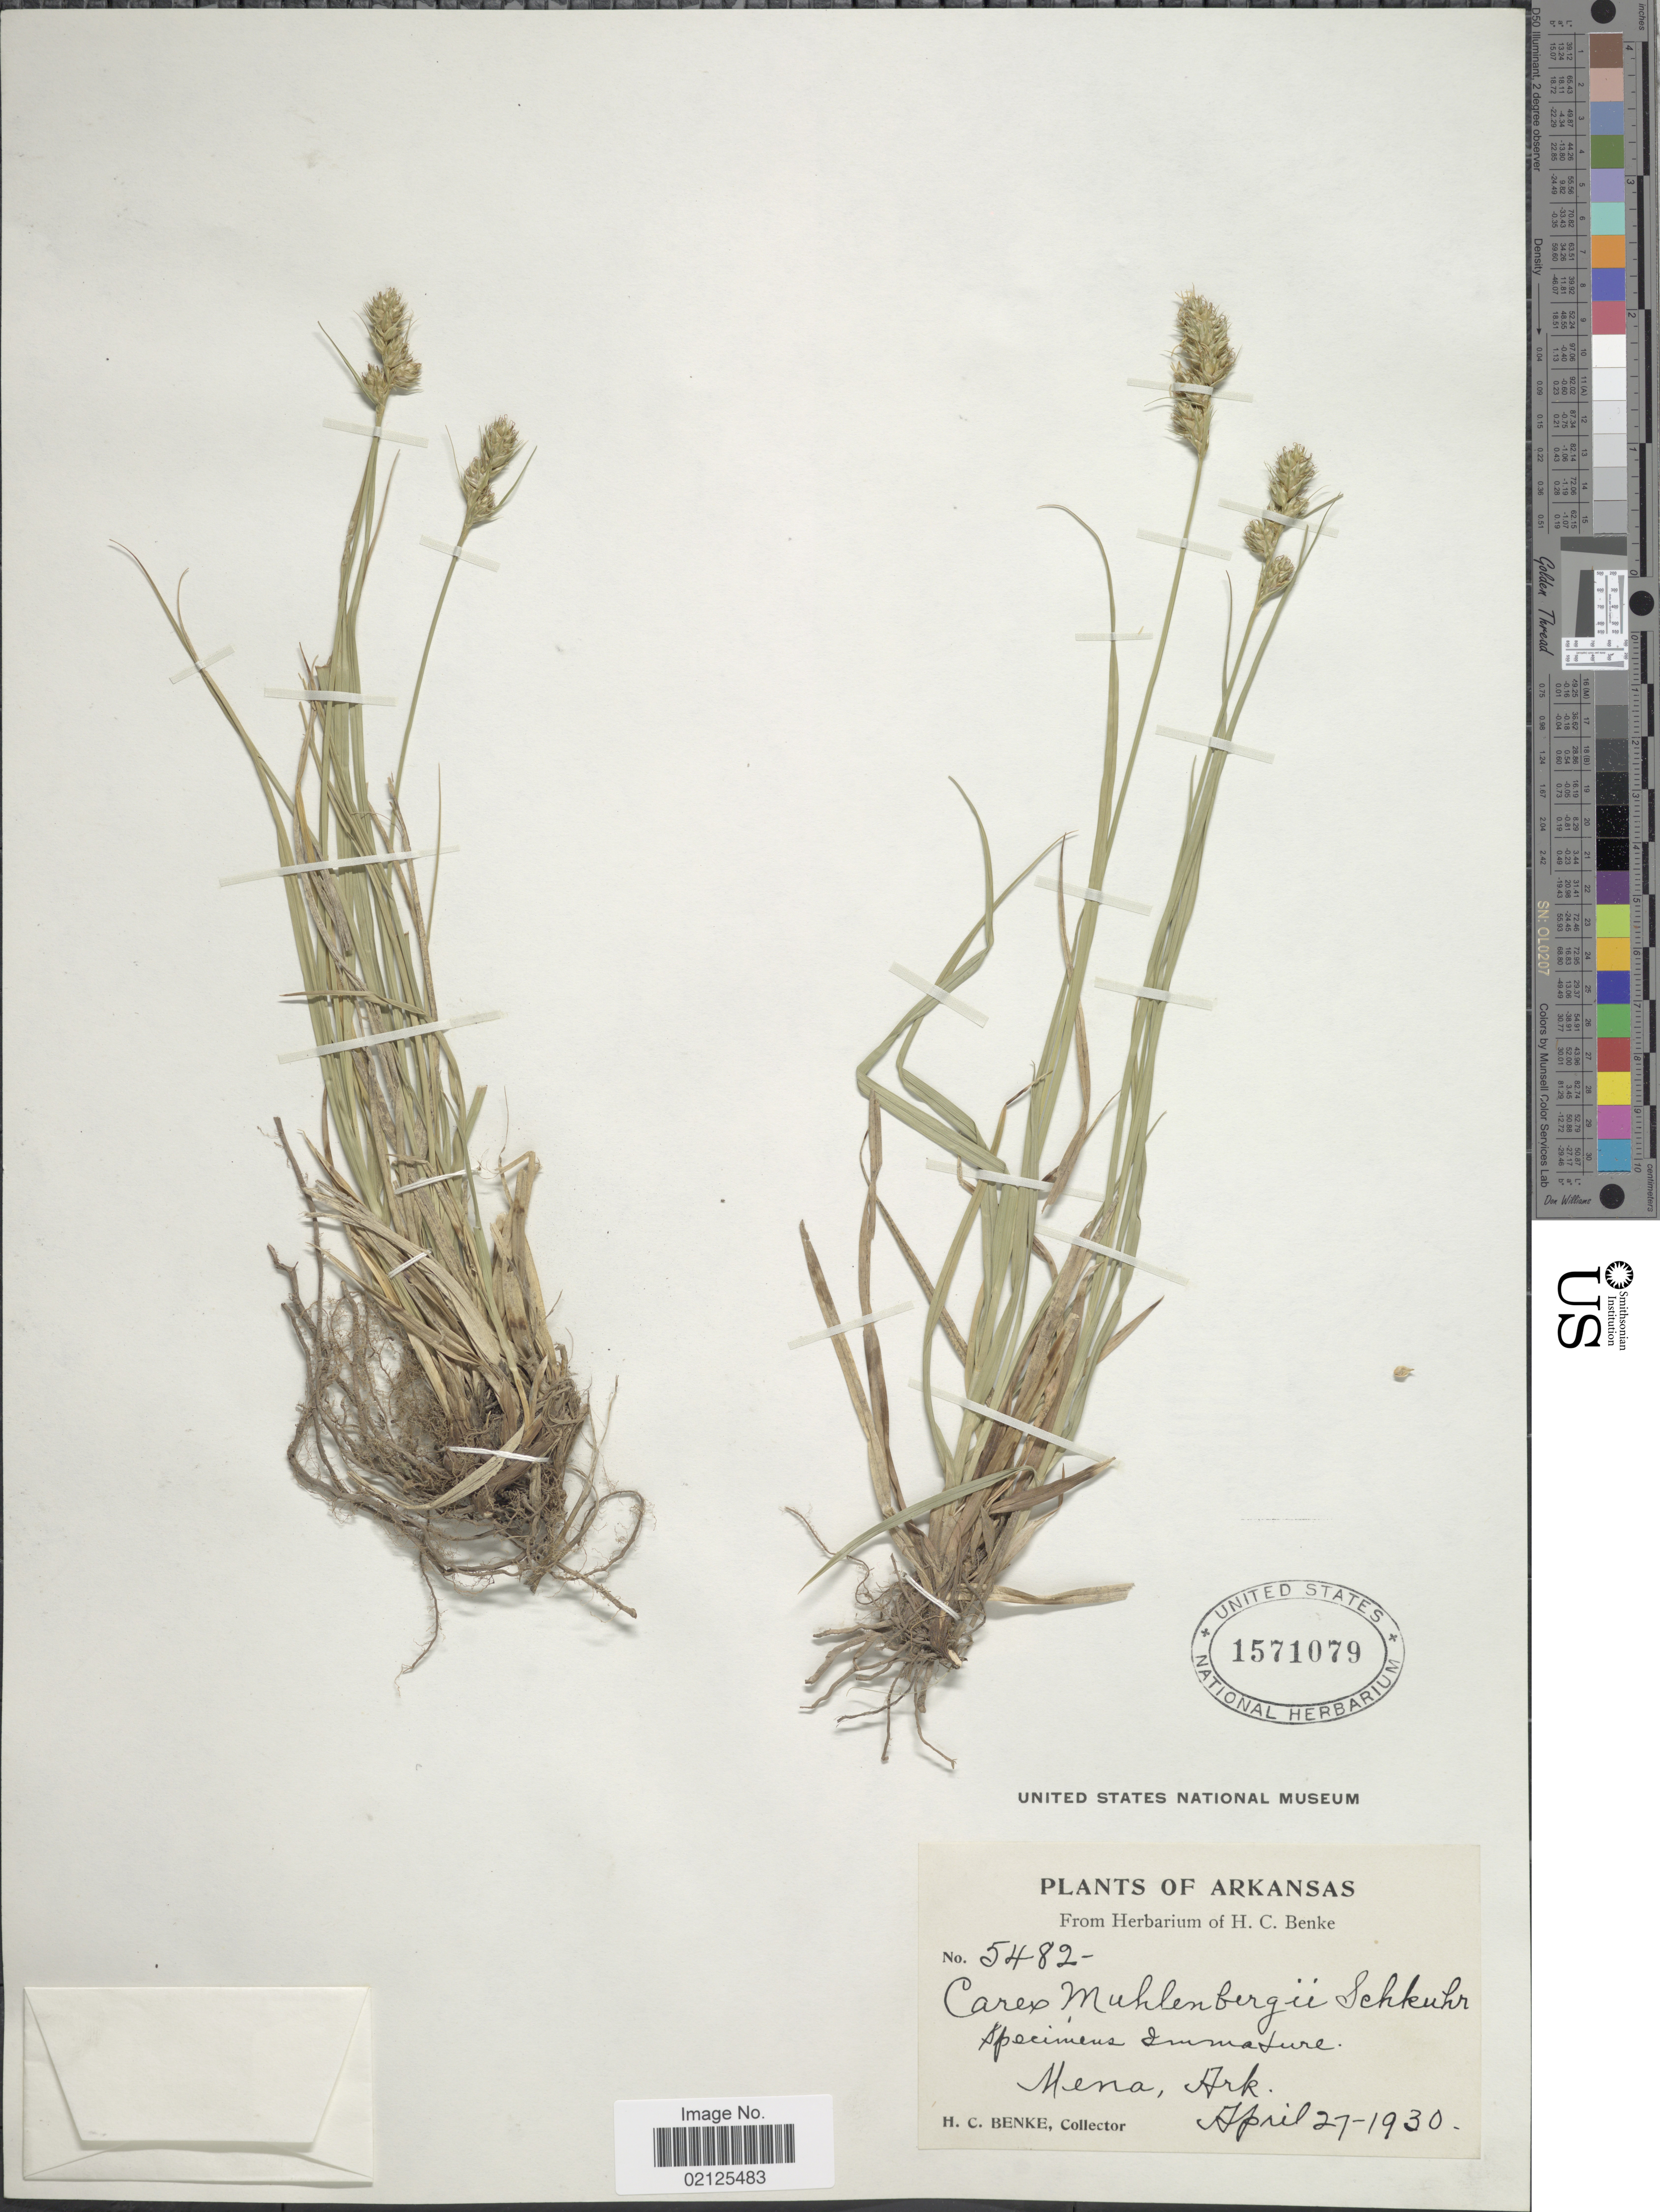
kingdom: Plantae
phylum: Tracheophyta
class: Liliopsida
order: Poales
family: Cyperaceae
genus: Carex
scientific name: Carex muehlenbergii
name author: Willd.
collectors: H. Benke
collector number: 5482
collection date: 1930-04-27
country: United States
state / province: Arkansas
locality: Hena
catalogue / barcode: US 1571079